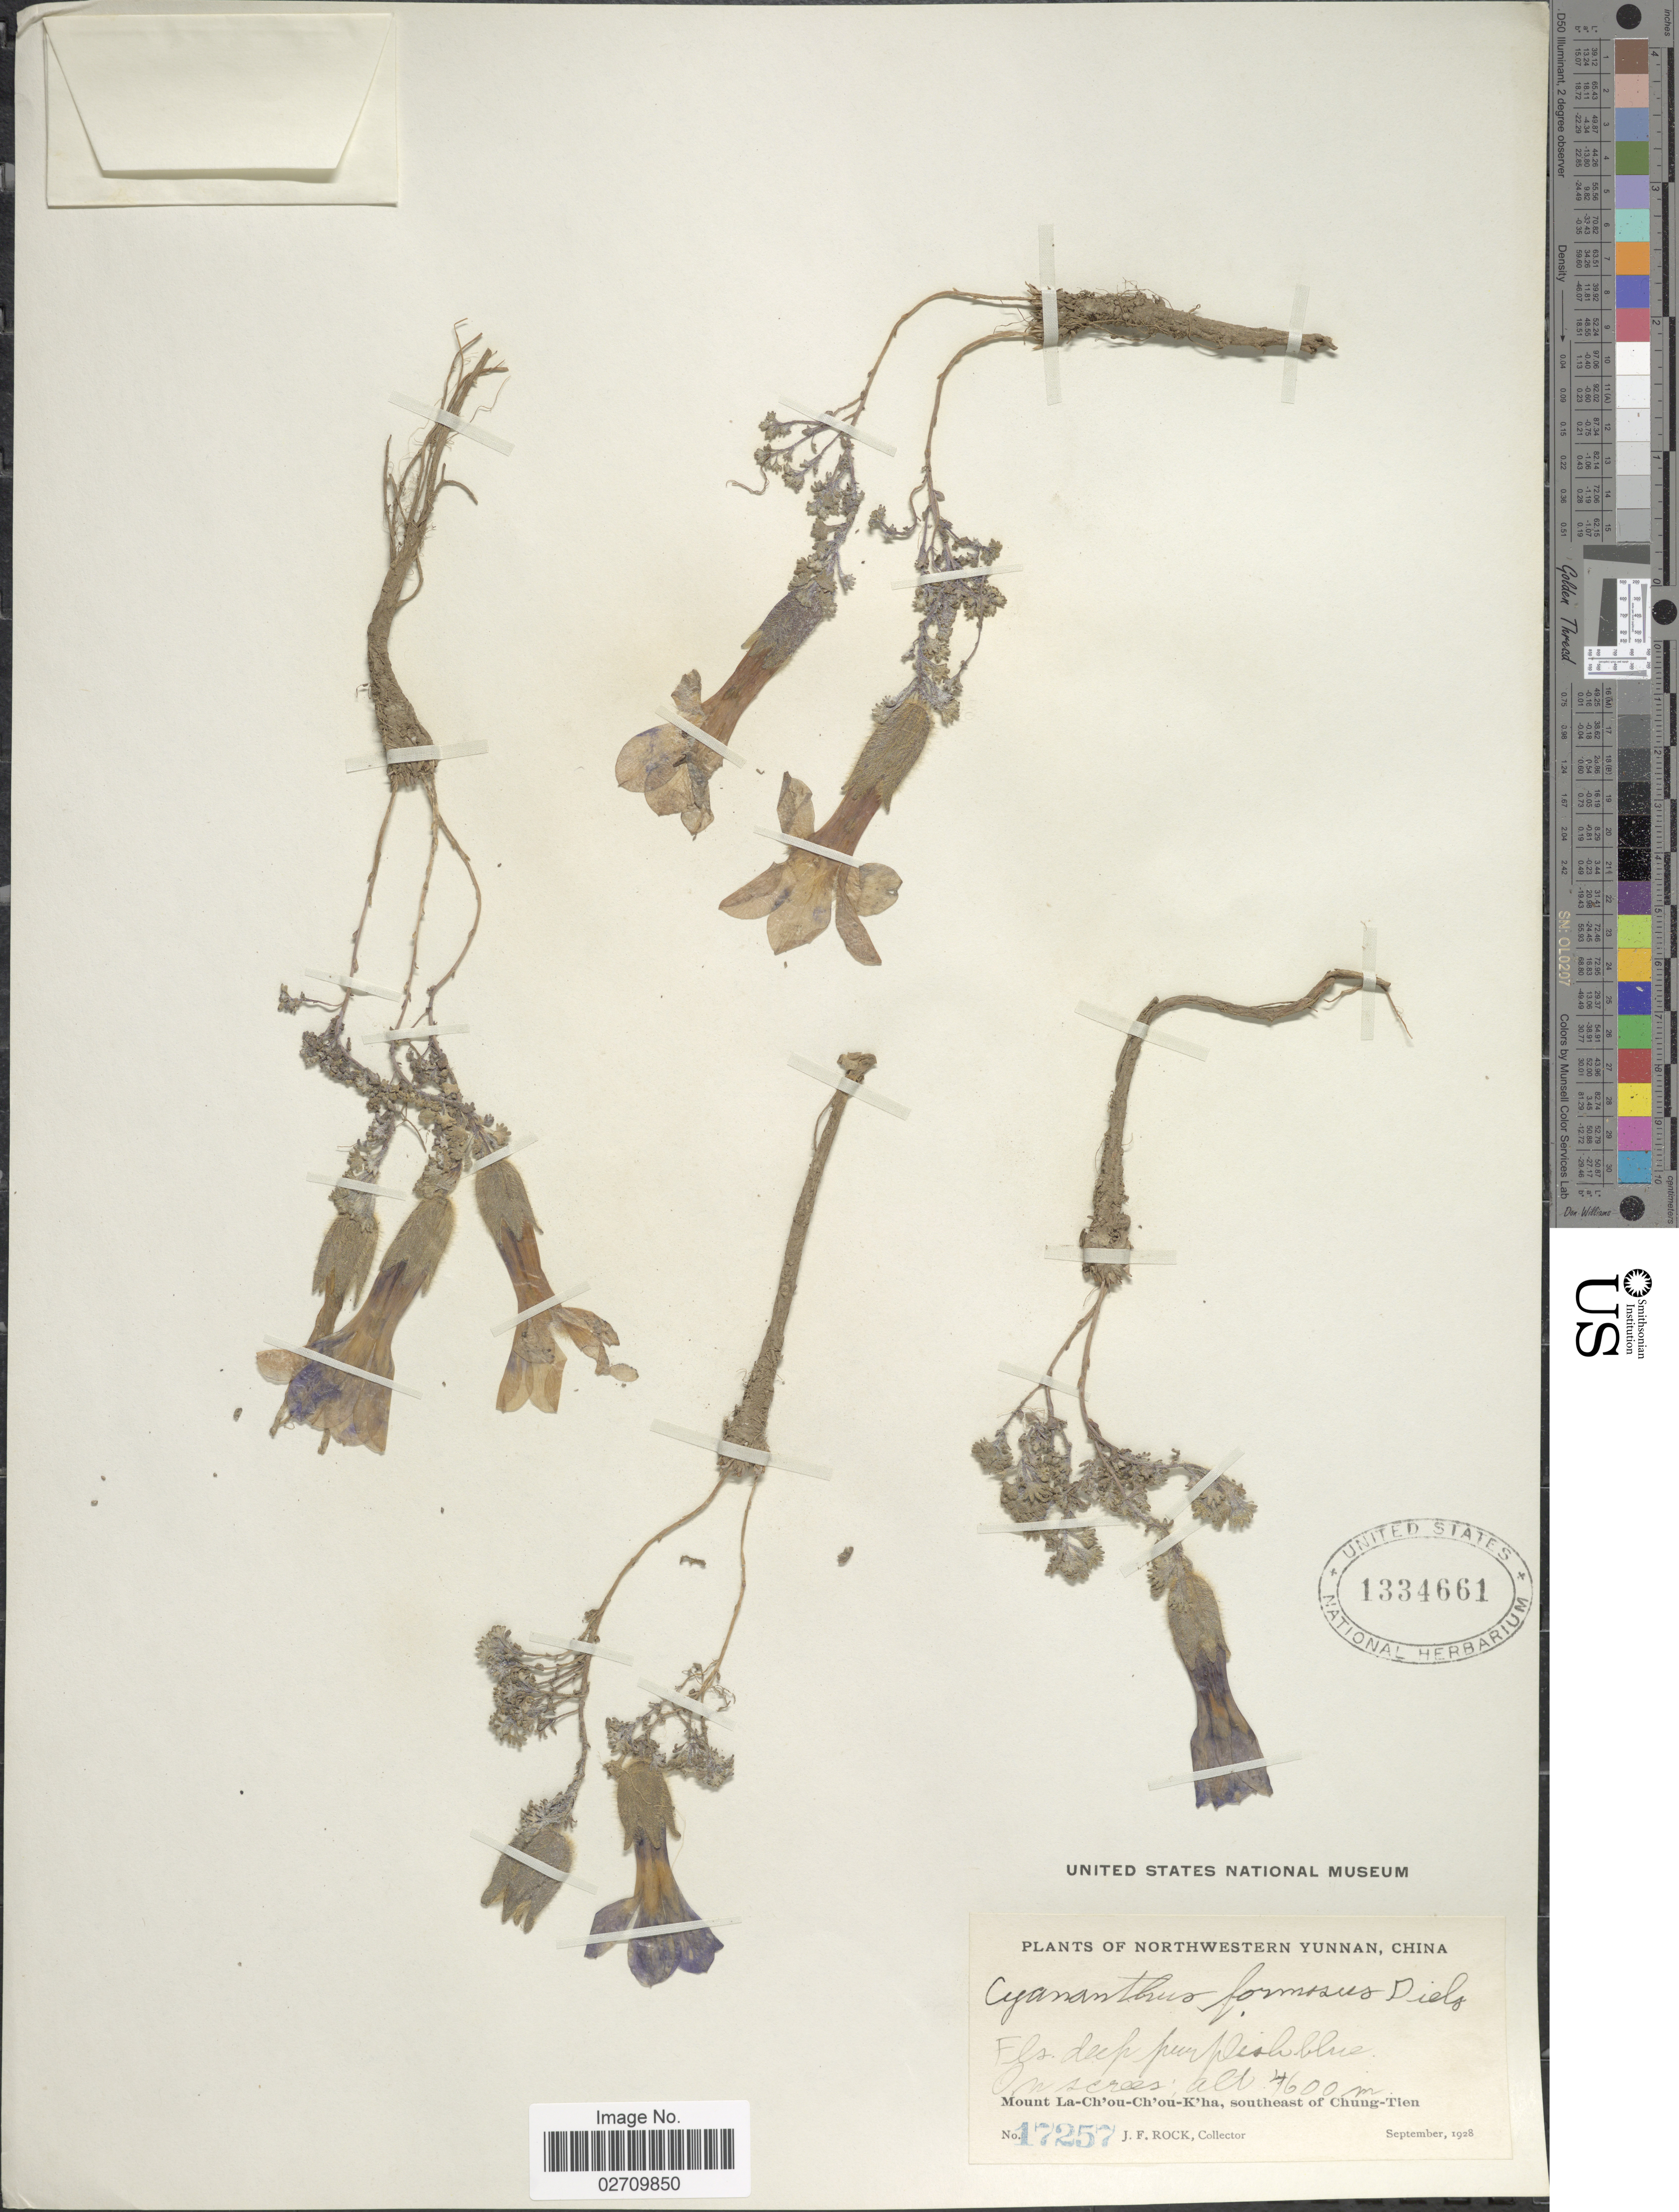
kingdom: Plantae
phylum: Tracheophyta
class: Magnoliopsida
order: Asterales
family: Campanulaceae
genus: Cyananthus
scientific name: Cyananthus formosus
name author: Diels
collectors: J. F. Rock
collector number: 17257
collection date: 1928-09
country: China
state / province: Yunnan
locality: Northwestern Yunnan, Mount La-Ch'ou-Ch'ou K'ha, southeast of Chung-Tien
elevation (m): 4600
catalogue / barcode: US 1334661